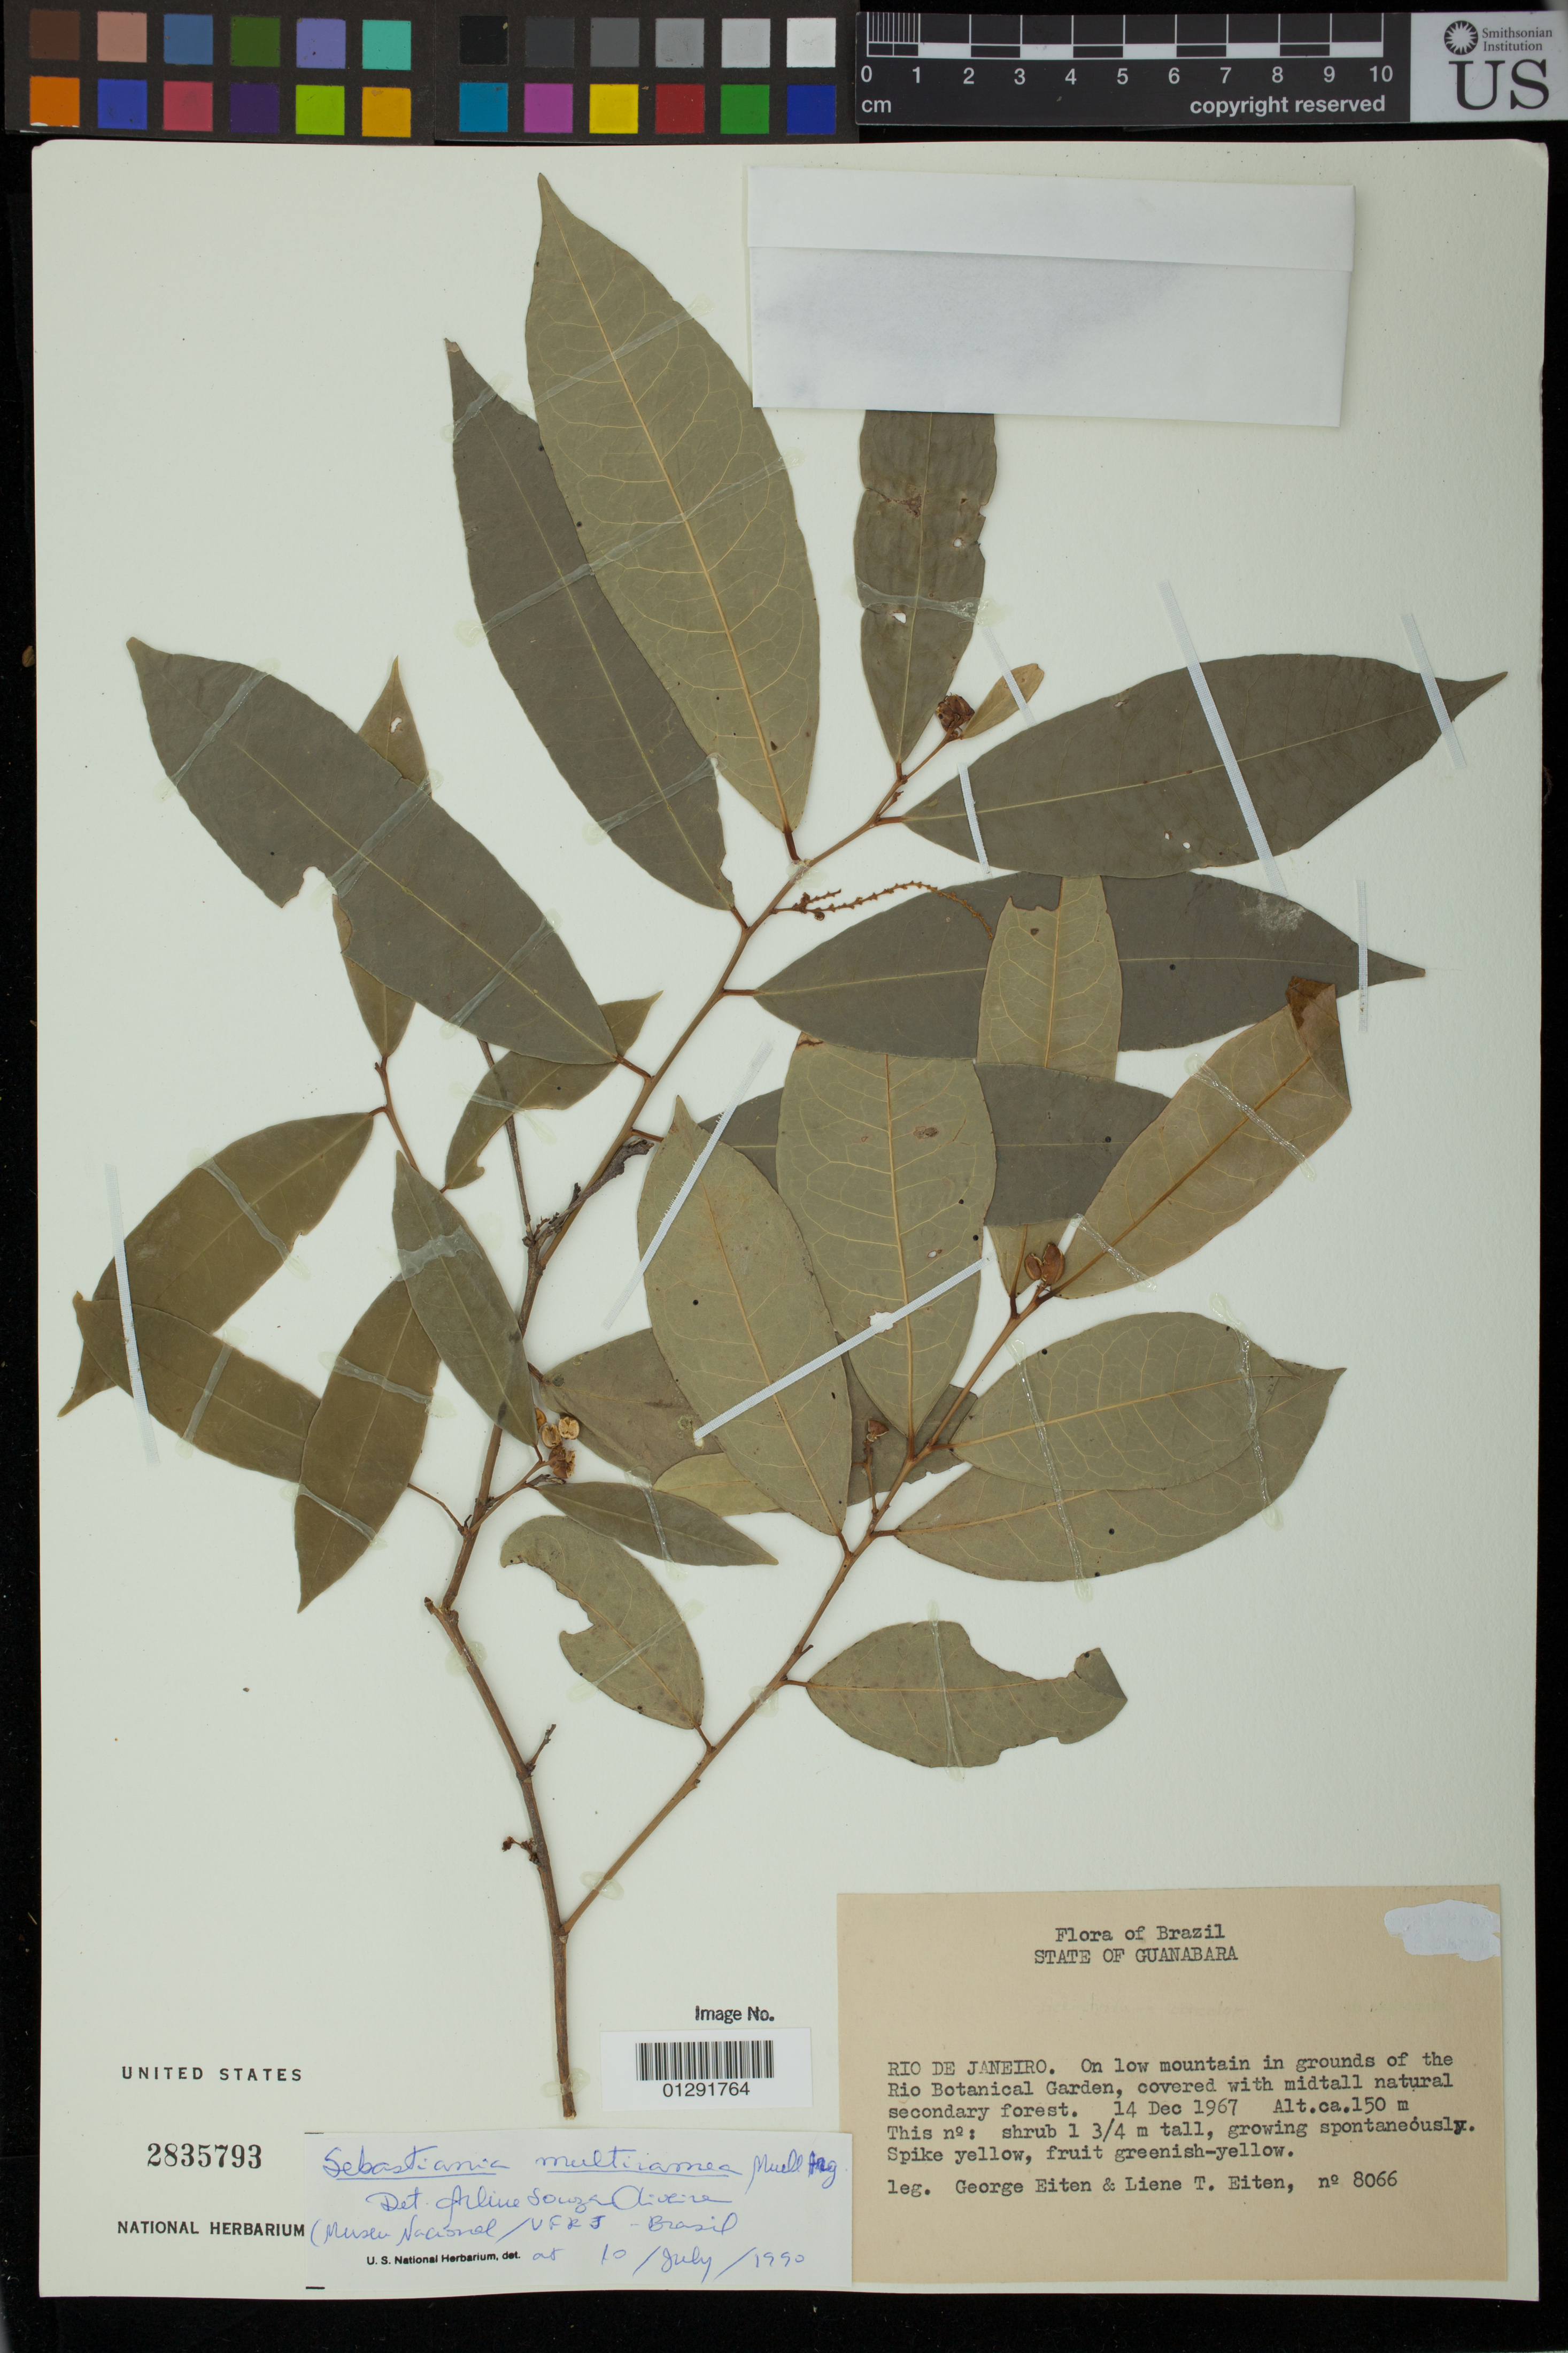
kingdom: Plantae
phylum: Tracheophyta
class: Magnoliopsida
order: Malpighiales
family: Euphorbiaceae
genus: Sebastiania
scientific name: Sebastiania multiramea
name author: (Klotzsch) Mart.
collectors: G. Eiten & L. T. Eiten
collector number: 8066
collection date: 1967-12-14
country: Brazil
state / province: Rio de Janeiro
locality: Guanabara. Grounds of the Rio Botanical Garden.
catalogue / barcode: US 2835793